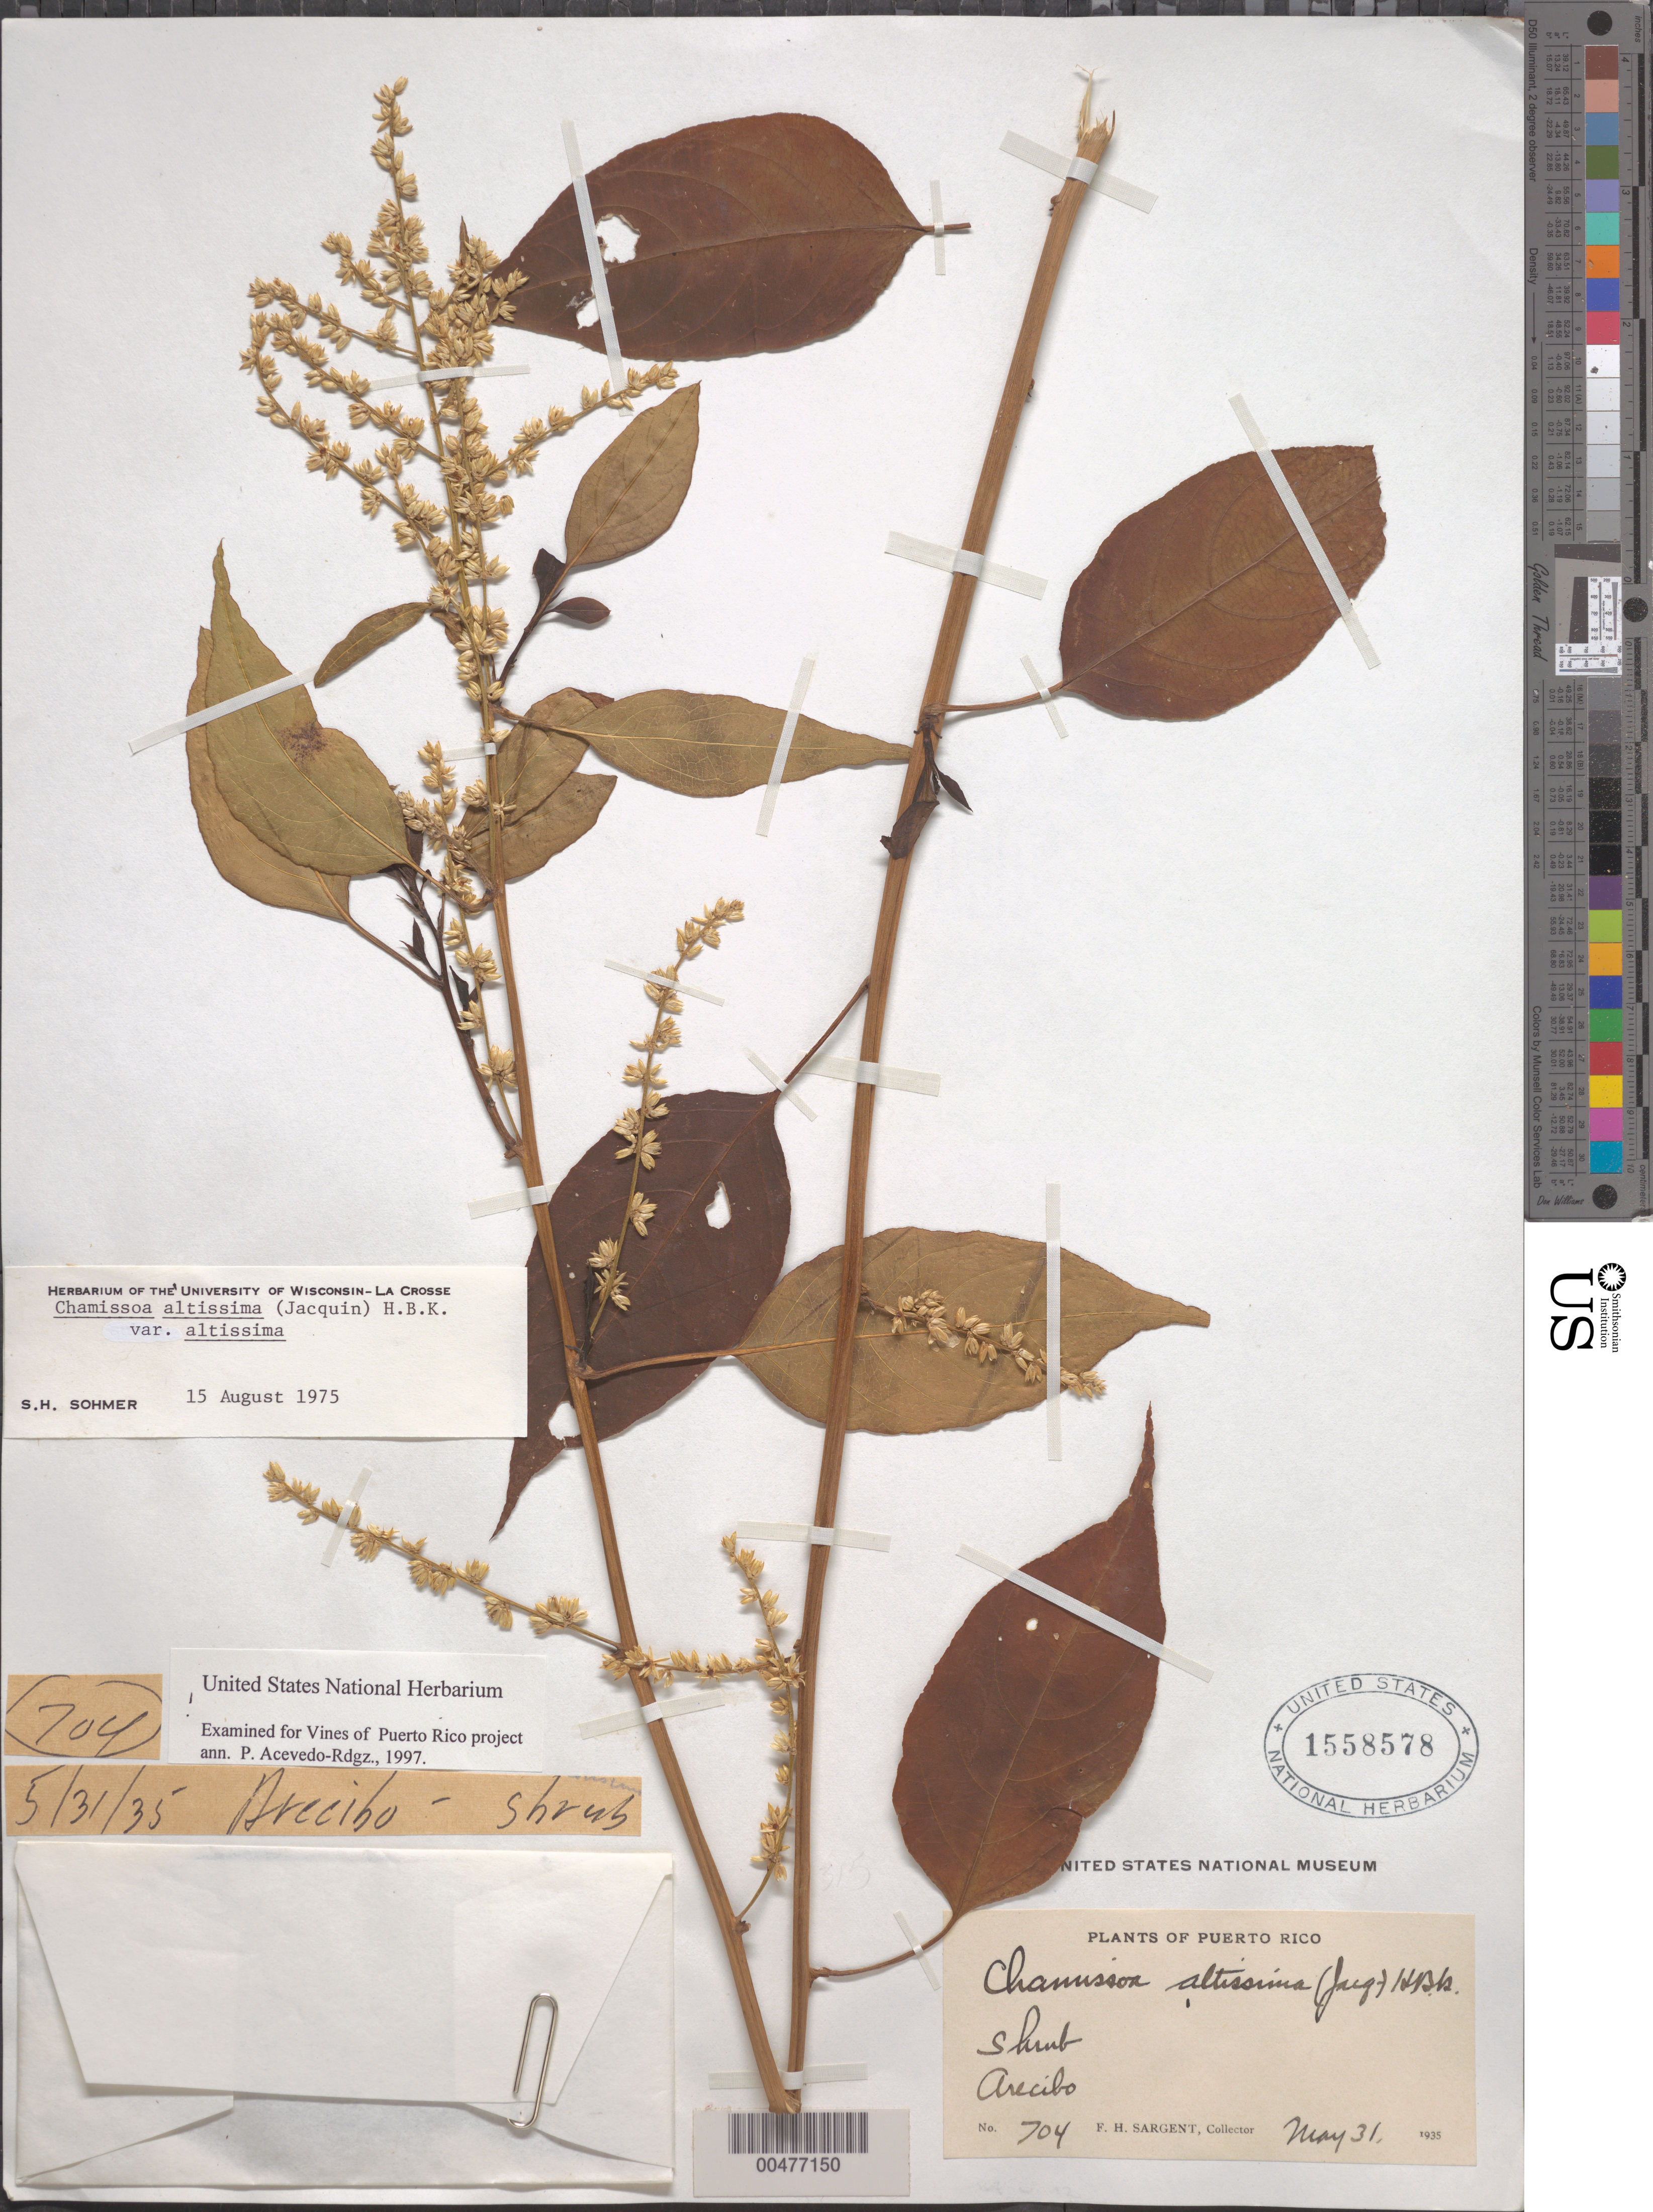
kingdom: Plantae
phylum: Tracheophyta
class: Magnoliopsida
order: Caryophyllales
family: Amaranthaceae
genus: Chamissoa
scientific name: Chamissoa altissima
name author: (Jacq.) Kunth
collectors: F. H. Sargent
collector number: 704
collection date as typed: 31 May 1935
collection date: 1935-05-31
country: Puerto Rico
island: Greater Antilles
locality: Arecibo.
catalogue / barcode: US 1558578